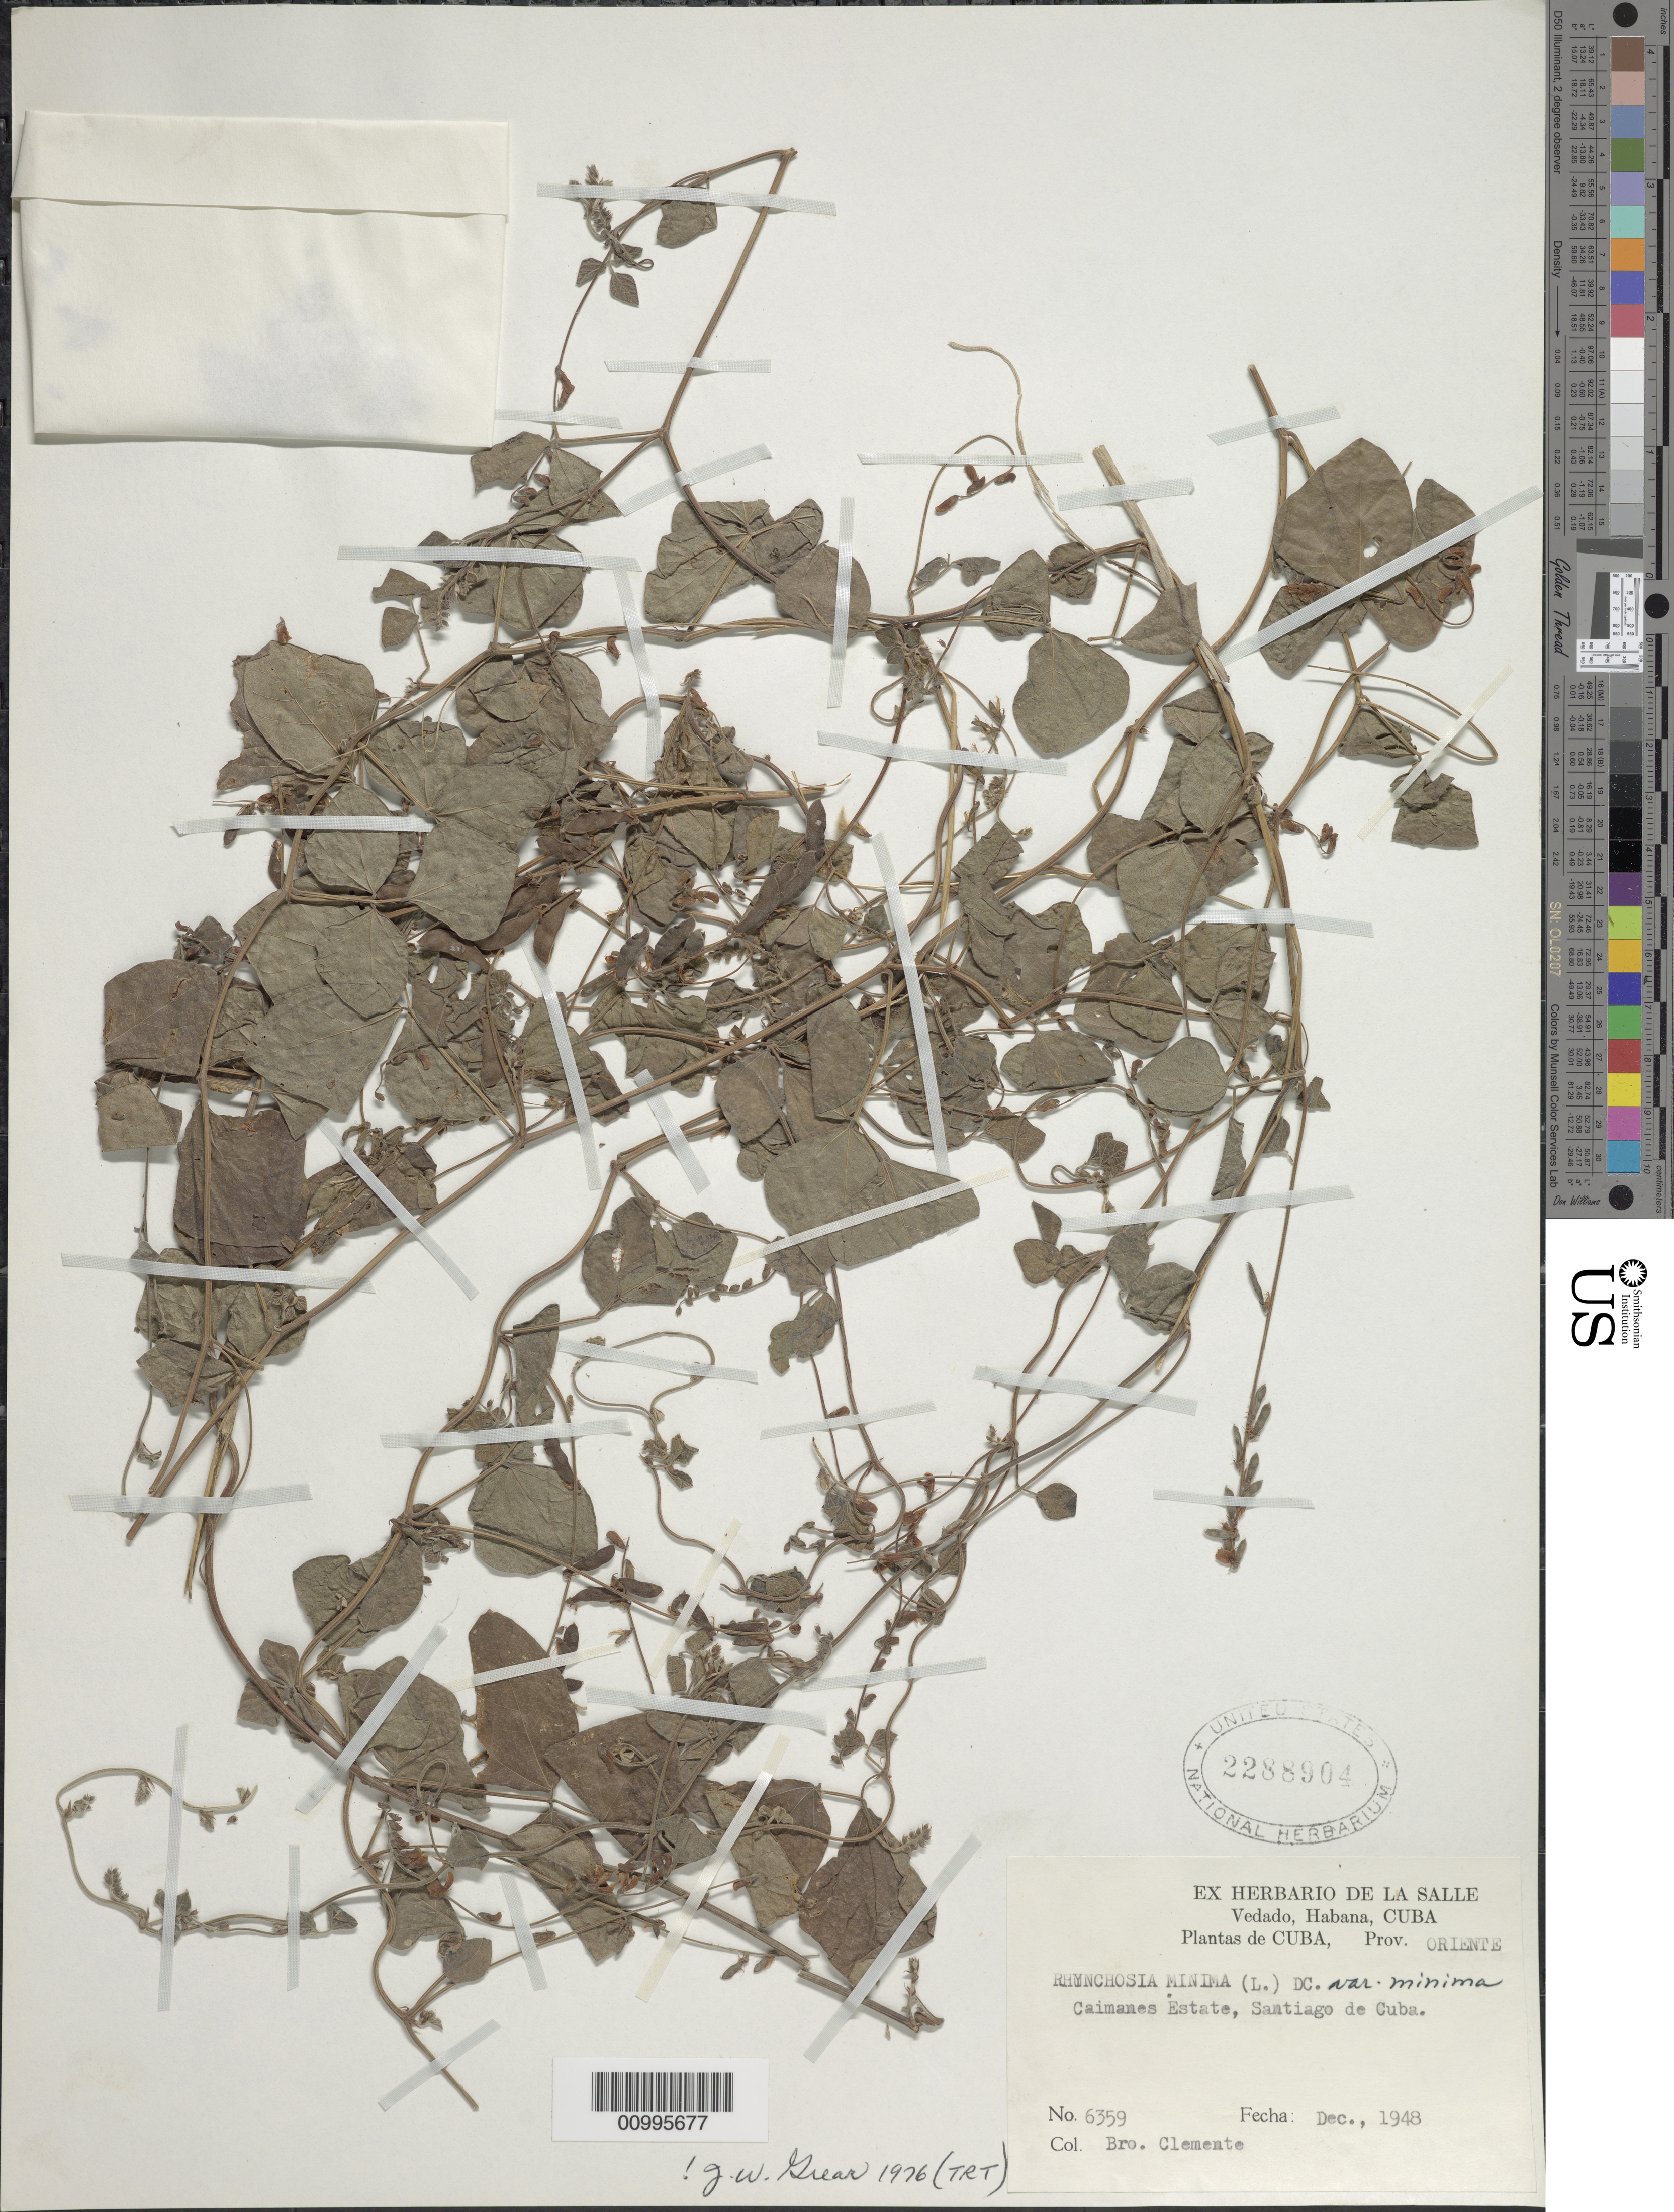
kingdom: Plantae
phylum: Tracheophyta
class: Magnoliopsida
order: Fabales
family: Fabaceae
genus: Rhynchosia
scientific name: Rhynchosia minima var. minima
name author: (L.) DC.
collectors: Bro. Clemente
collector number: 6359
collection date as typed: Dec 1948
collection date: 1948-12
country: Cuba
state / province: Santiago de Cuba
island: Cuba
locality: Vedado, Habana, Cuba Caimanes Estate, Santiago de Cuba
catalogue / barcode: US 2288904